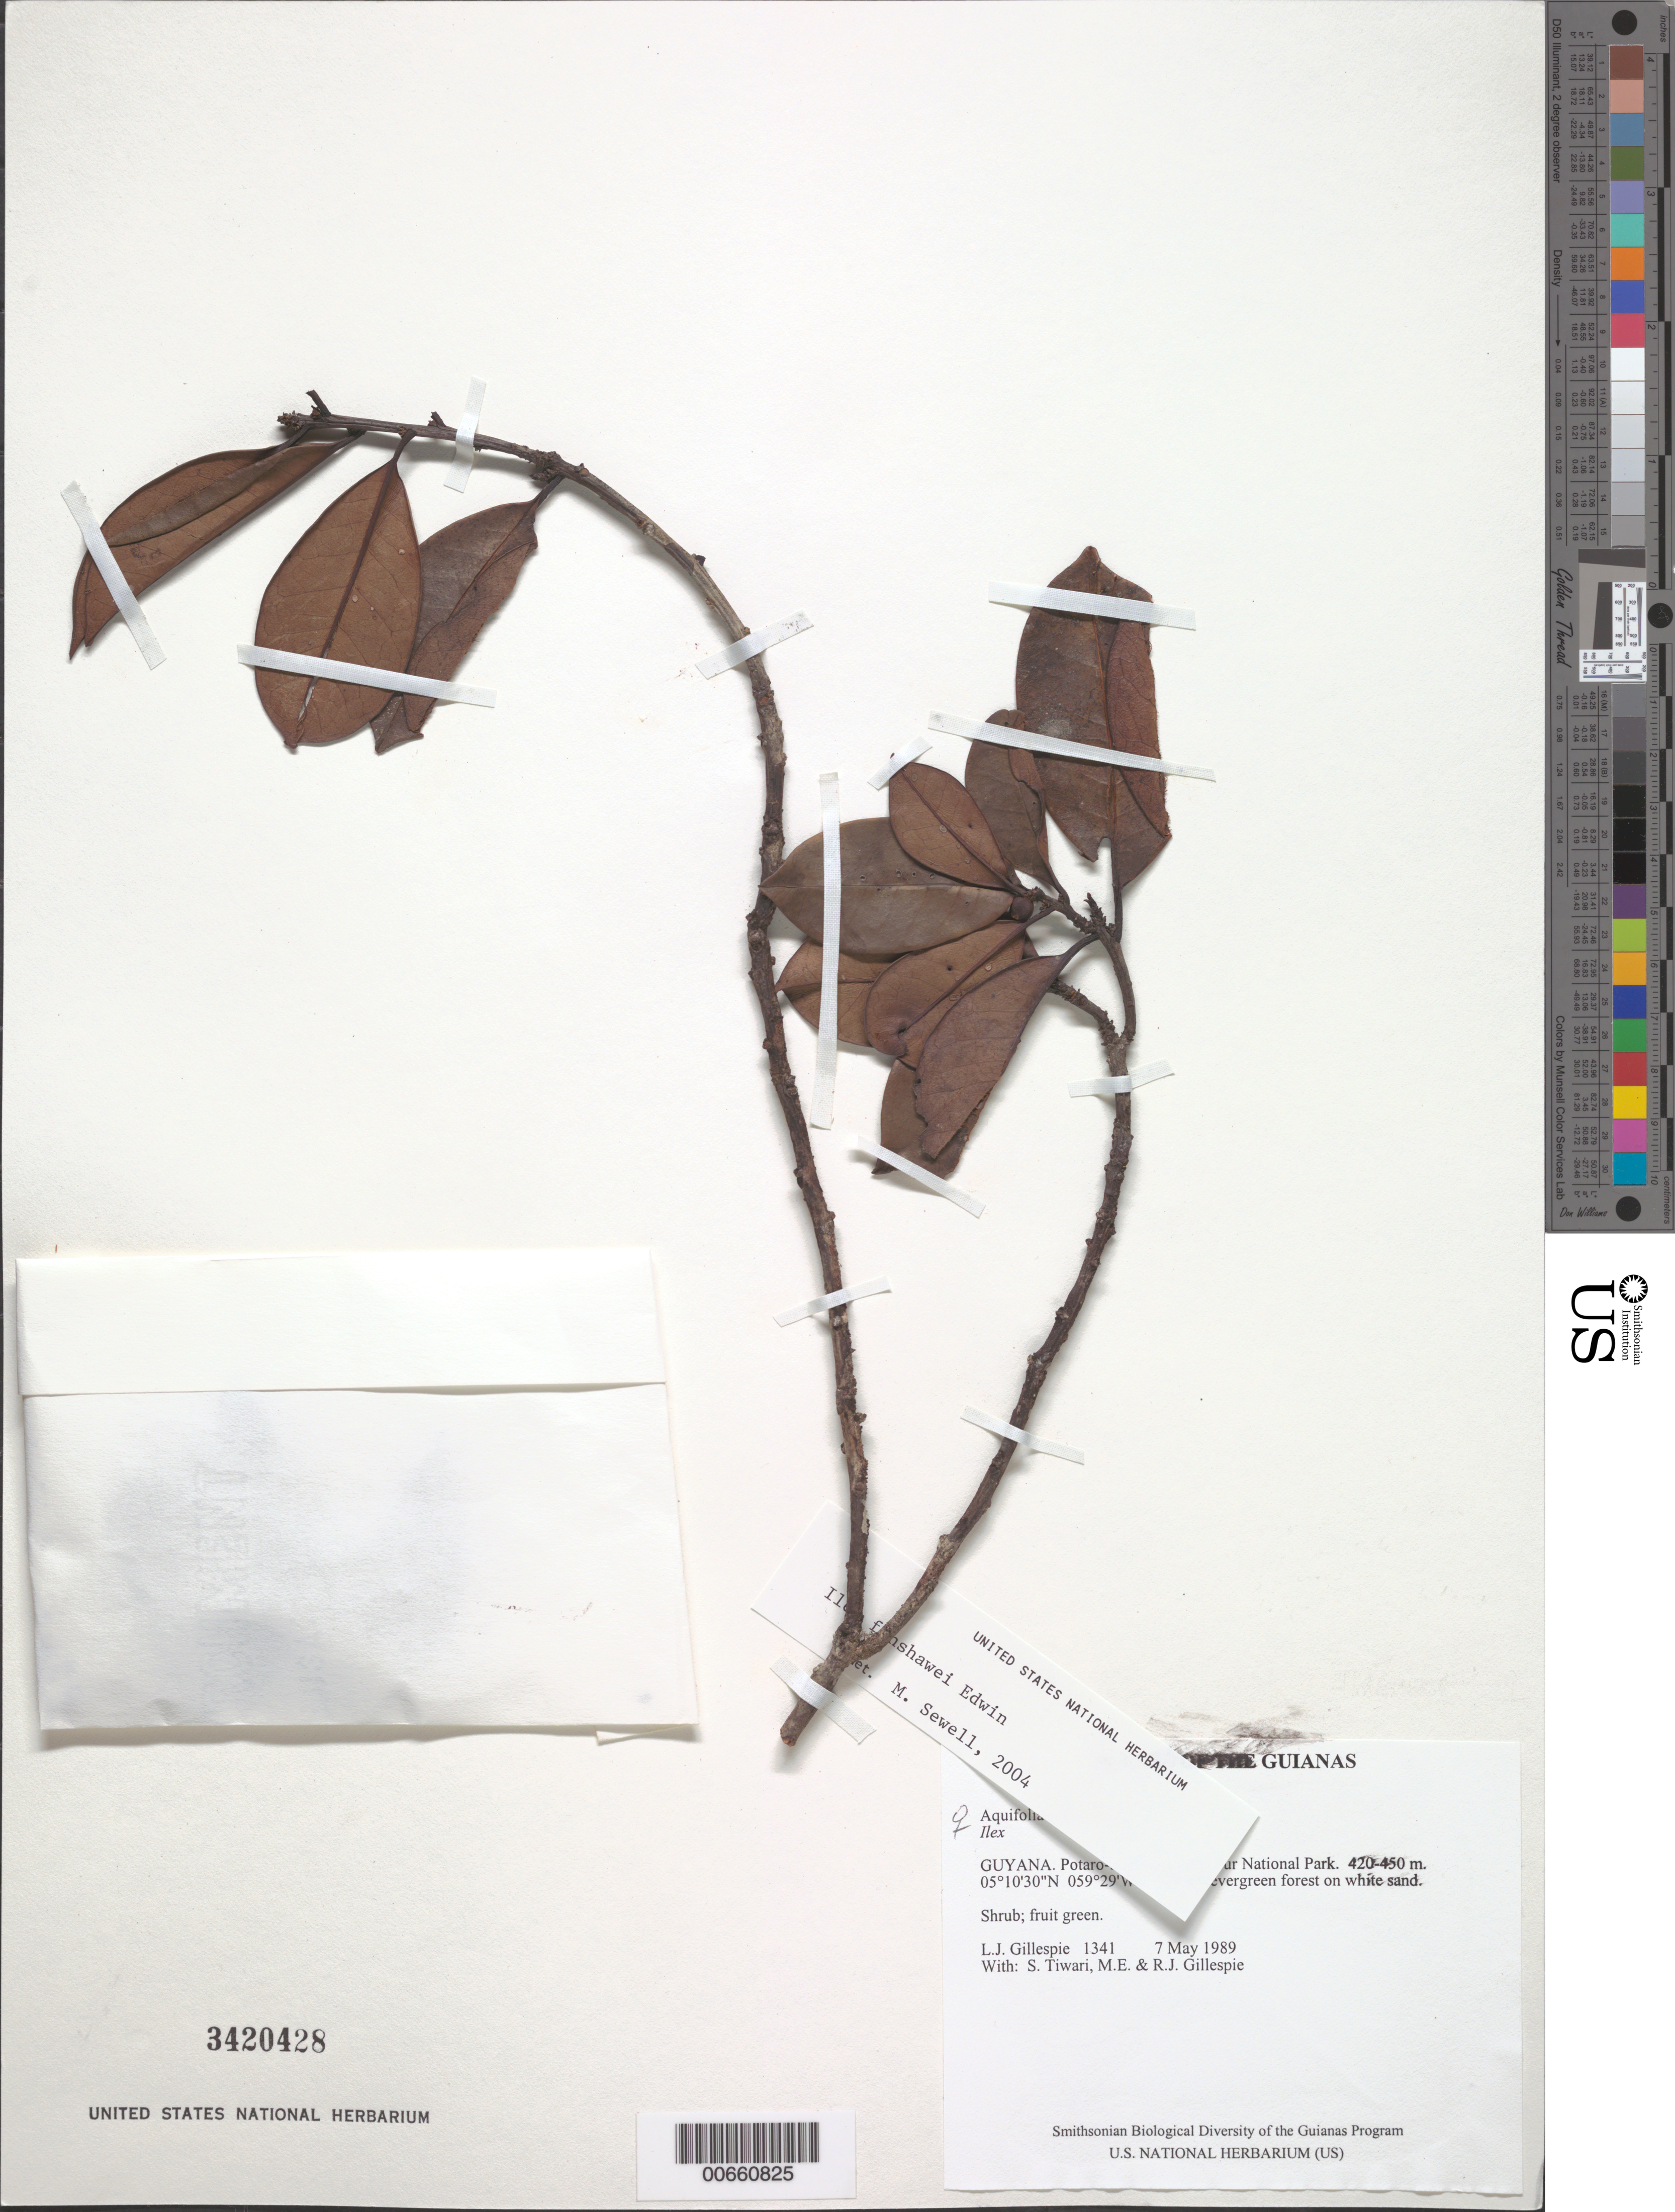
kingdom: Plantae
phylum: Tracheophyta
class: Magnoliopsida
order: Aquifoliales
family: Aquifoliaceae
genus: Ilex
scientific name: Ilex fanshawei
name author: Edwin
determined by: Du Pasquier, P.-E.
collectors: L. J. Gillespie, S. Tiwari, M. Gillespie & R. Gillespie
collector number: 1341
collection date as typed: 7 May 1989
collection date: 1989-05-07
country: Guyana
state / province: Potaro-Siparuni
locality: Kaieteur National Park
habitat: Wet, low evergreen forest on white sand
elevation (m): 420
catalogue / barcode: US 3420428